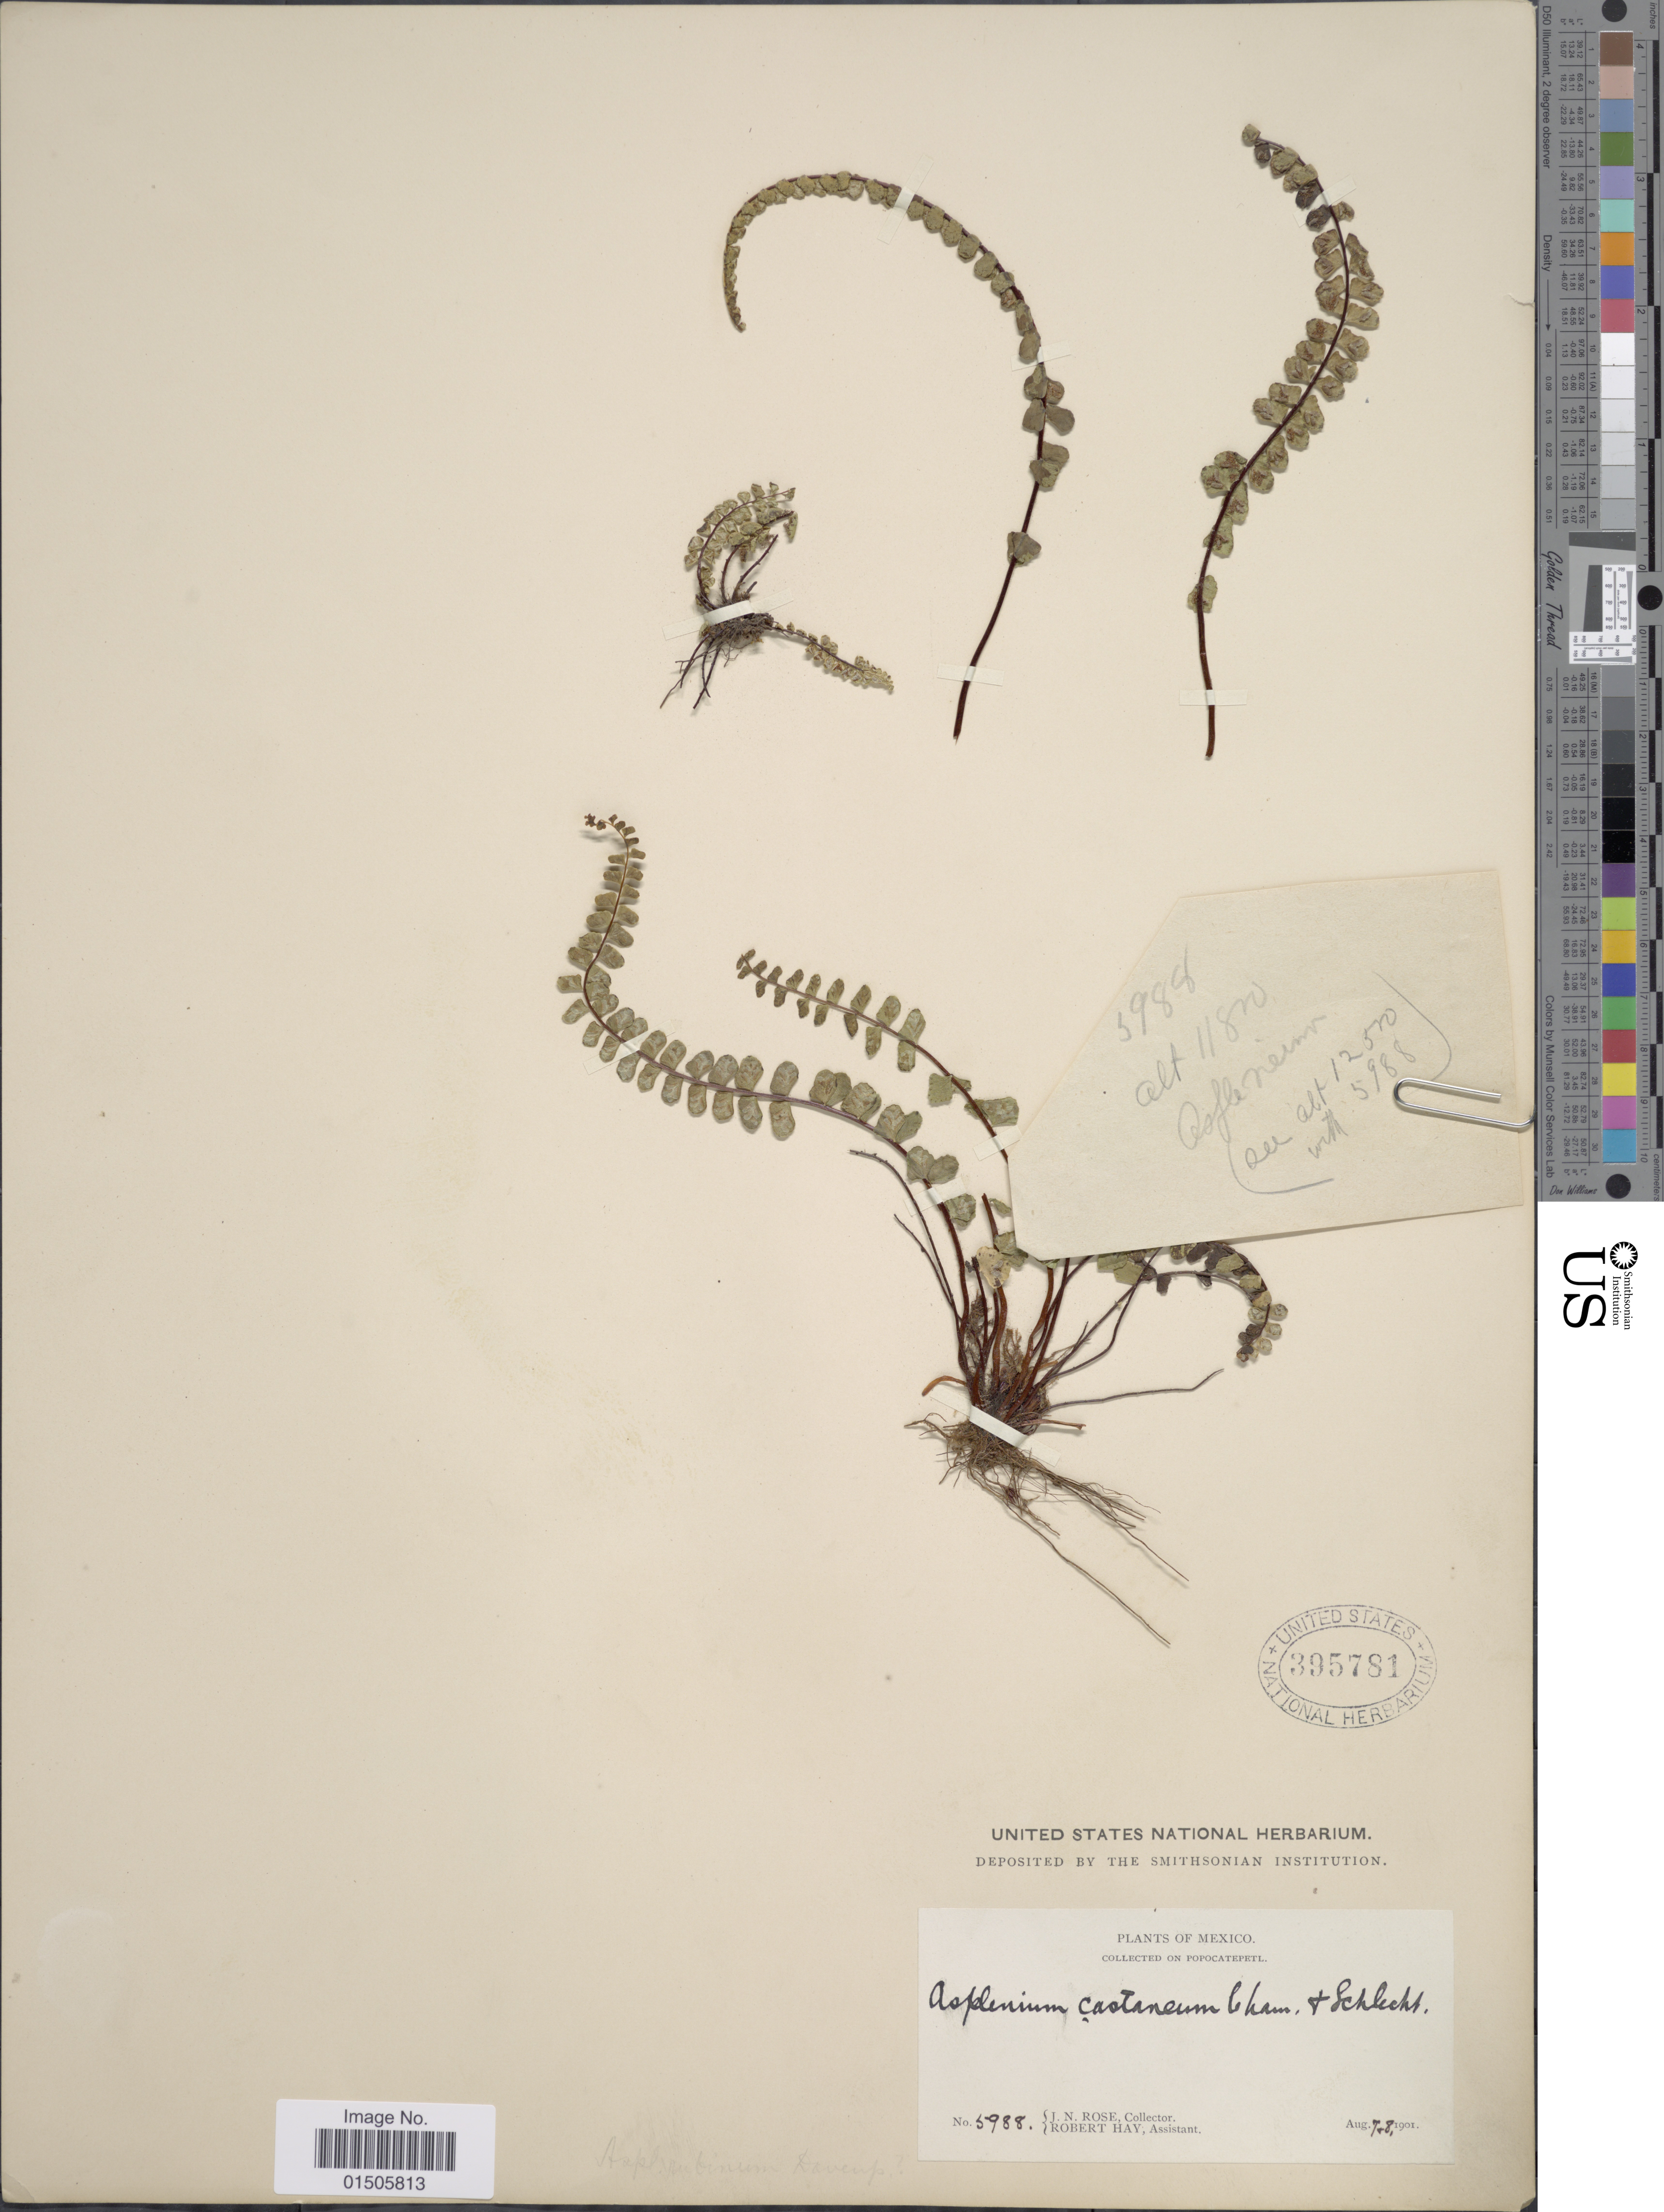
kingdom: Plantae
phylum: Tracheophyta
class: Polypodiopsida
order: Polypodiales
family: Aspleniaceae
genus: Asplenium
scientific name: Asplenium castaneum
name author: Schltdl. & Cham.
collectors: J. N. Rose & R. H. Hay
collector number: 5988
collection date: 1901-08-07/1901-08-08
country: Mexico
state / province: México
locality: Popocatepetl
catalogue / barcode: US 395781